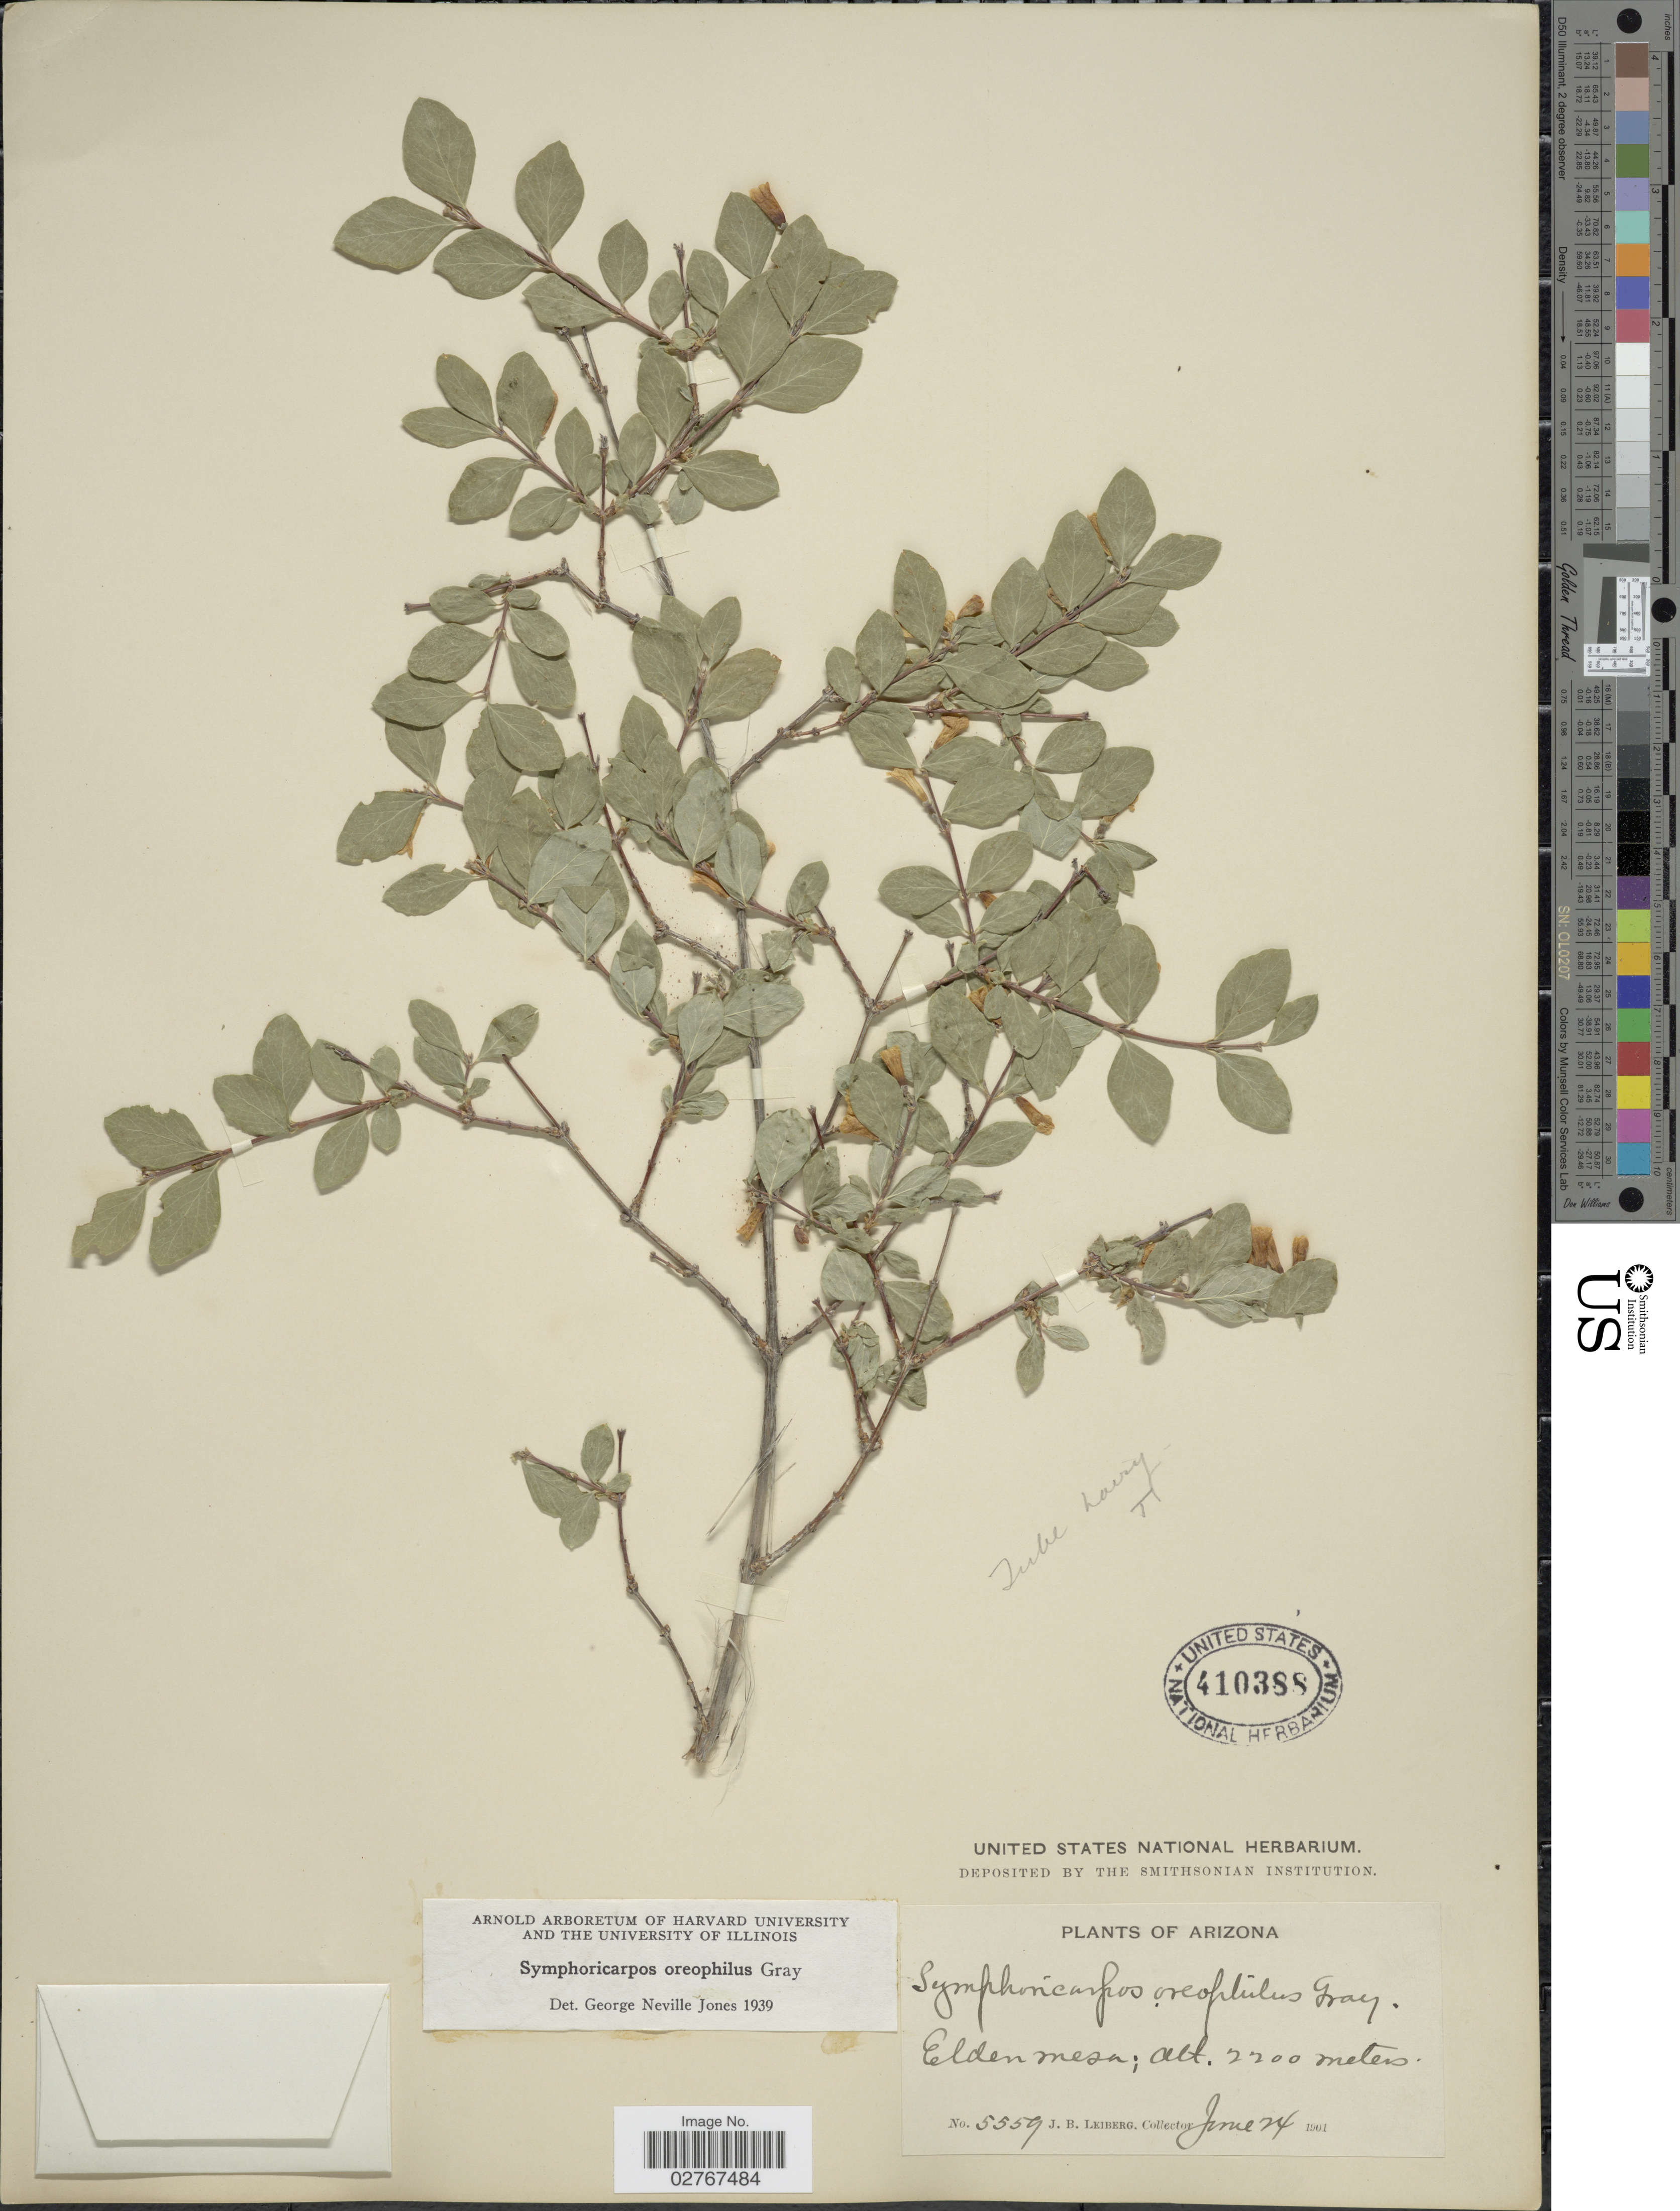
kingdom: Plantae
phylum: Tracheophyta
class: Magnoliopsida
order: Dipsacales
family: Caprifoliaceae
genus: Symphoricarpos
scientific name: Symphoricarpos oreophilus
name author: A. Gray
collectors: J. B. Leiberg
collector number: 5559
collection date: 1901-06-24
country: United States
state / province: Arizona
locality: Elden mesa.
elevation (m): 2200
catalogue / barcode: US 410388